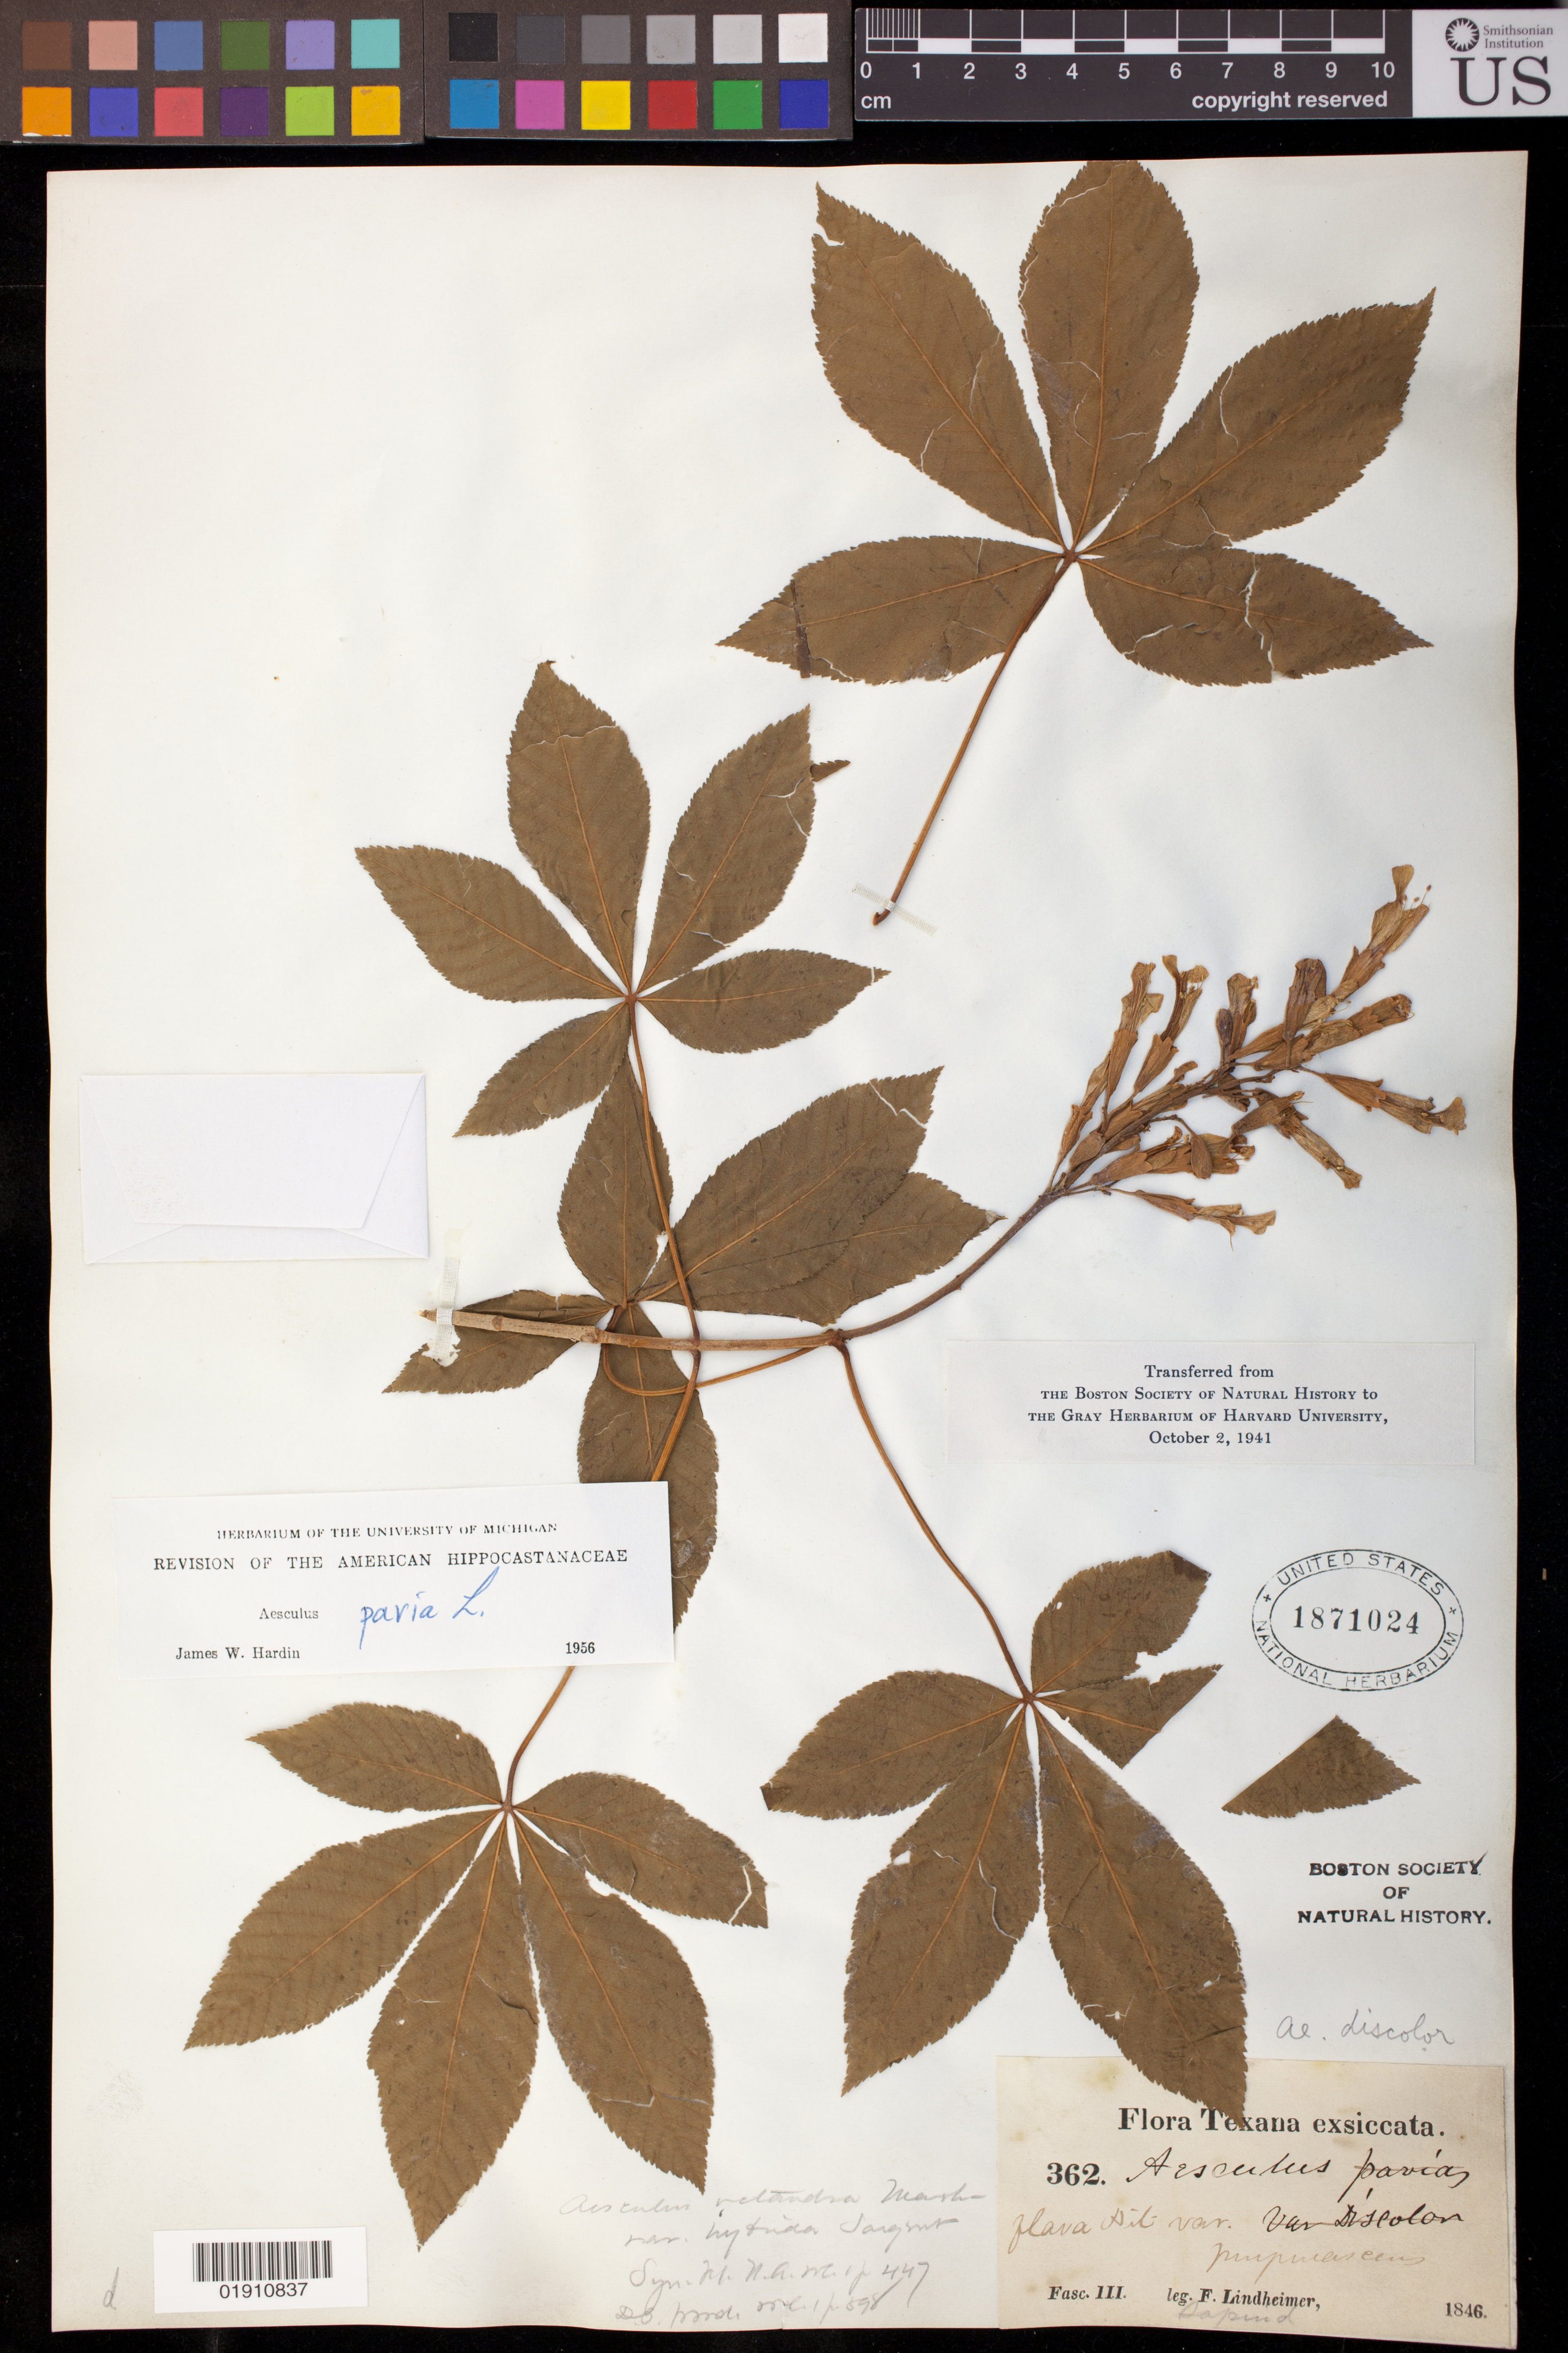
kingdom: Plantae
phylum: Tracheophyta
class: Magnoliopsida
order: Sapindales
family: Sapindaceae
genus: Aesculus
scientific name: Aesculus pavia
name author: L.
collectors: F. Lindheimer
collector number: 362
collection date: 1846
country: United States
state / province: Texas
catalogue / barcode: US 1871024